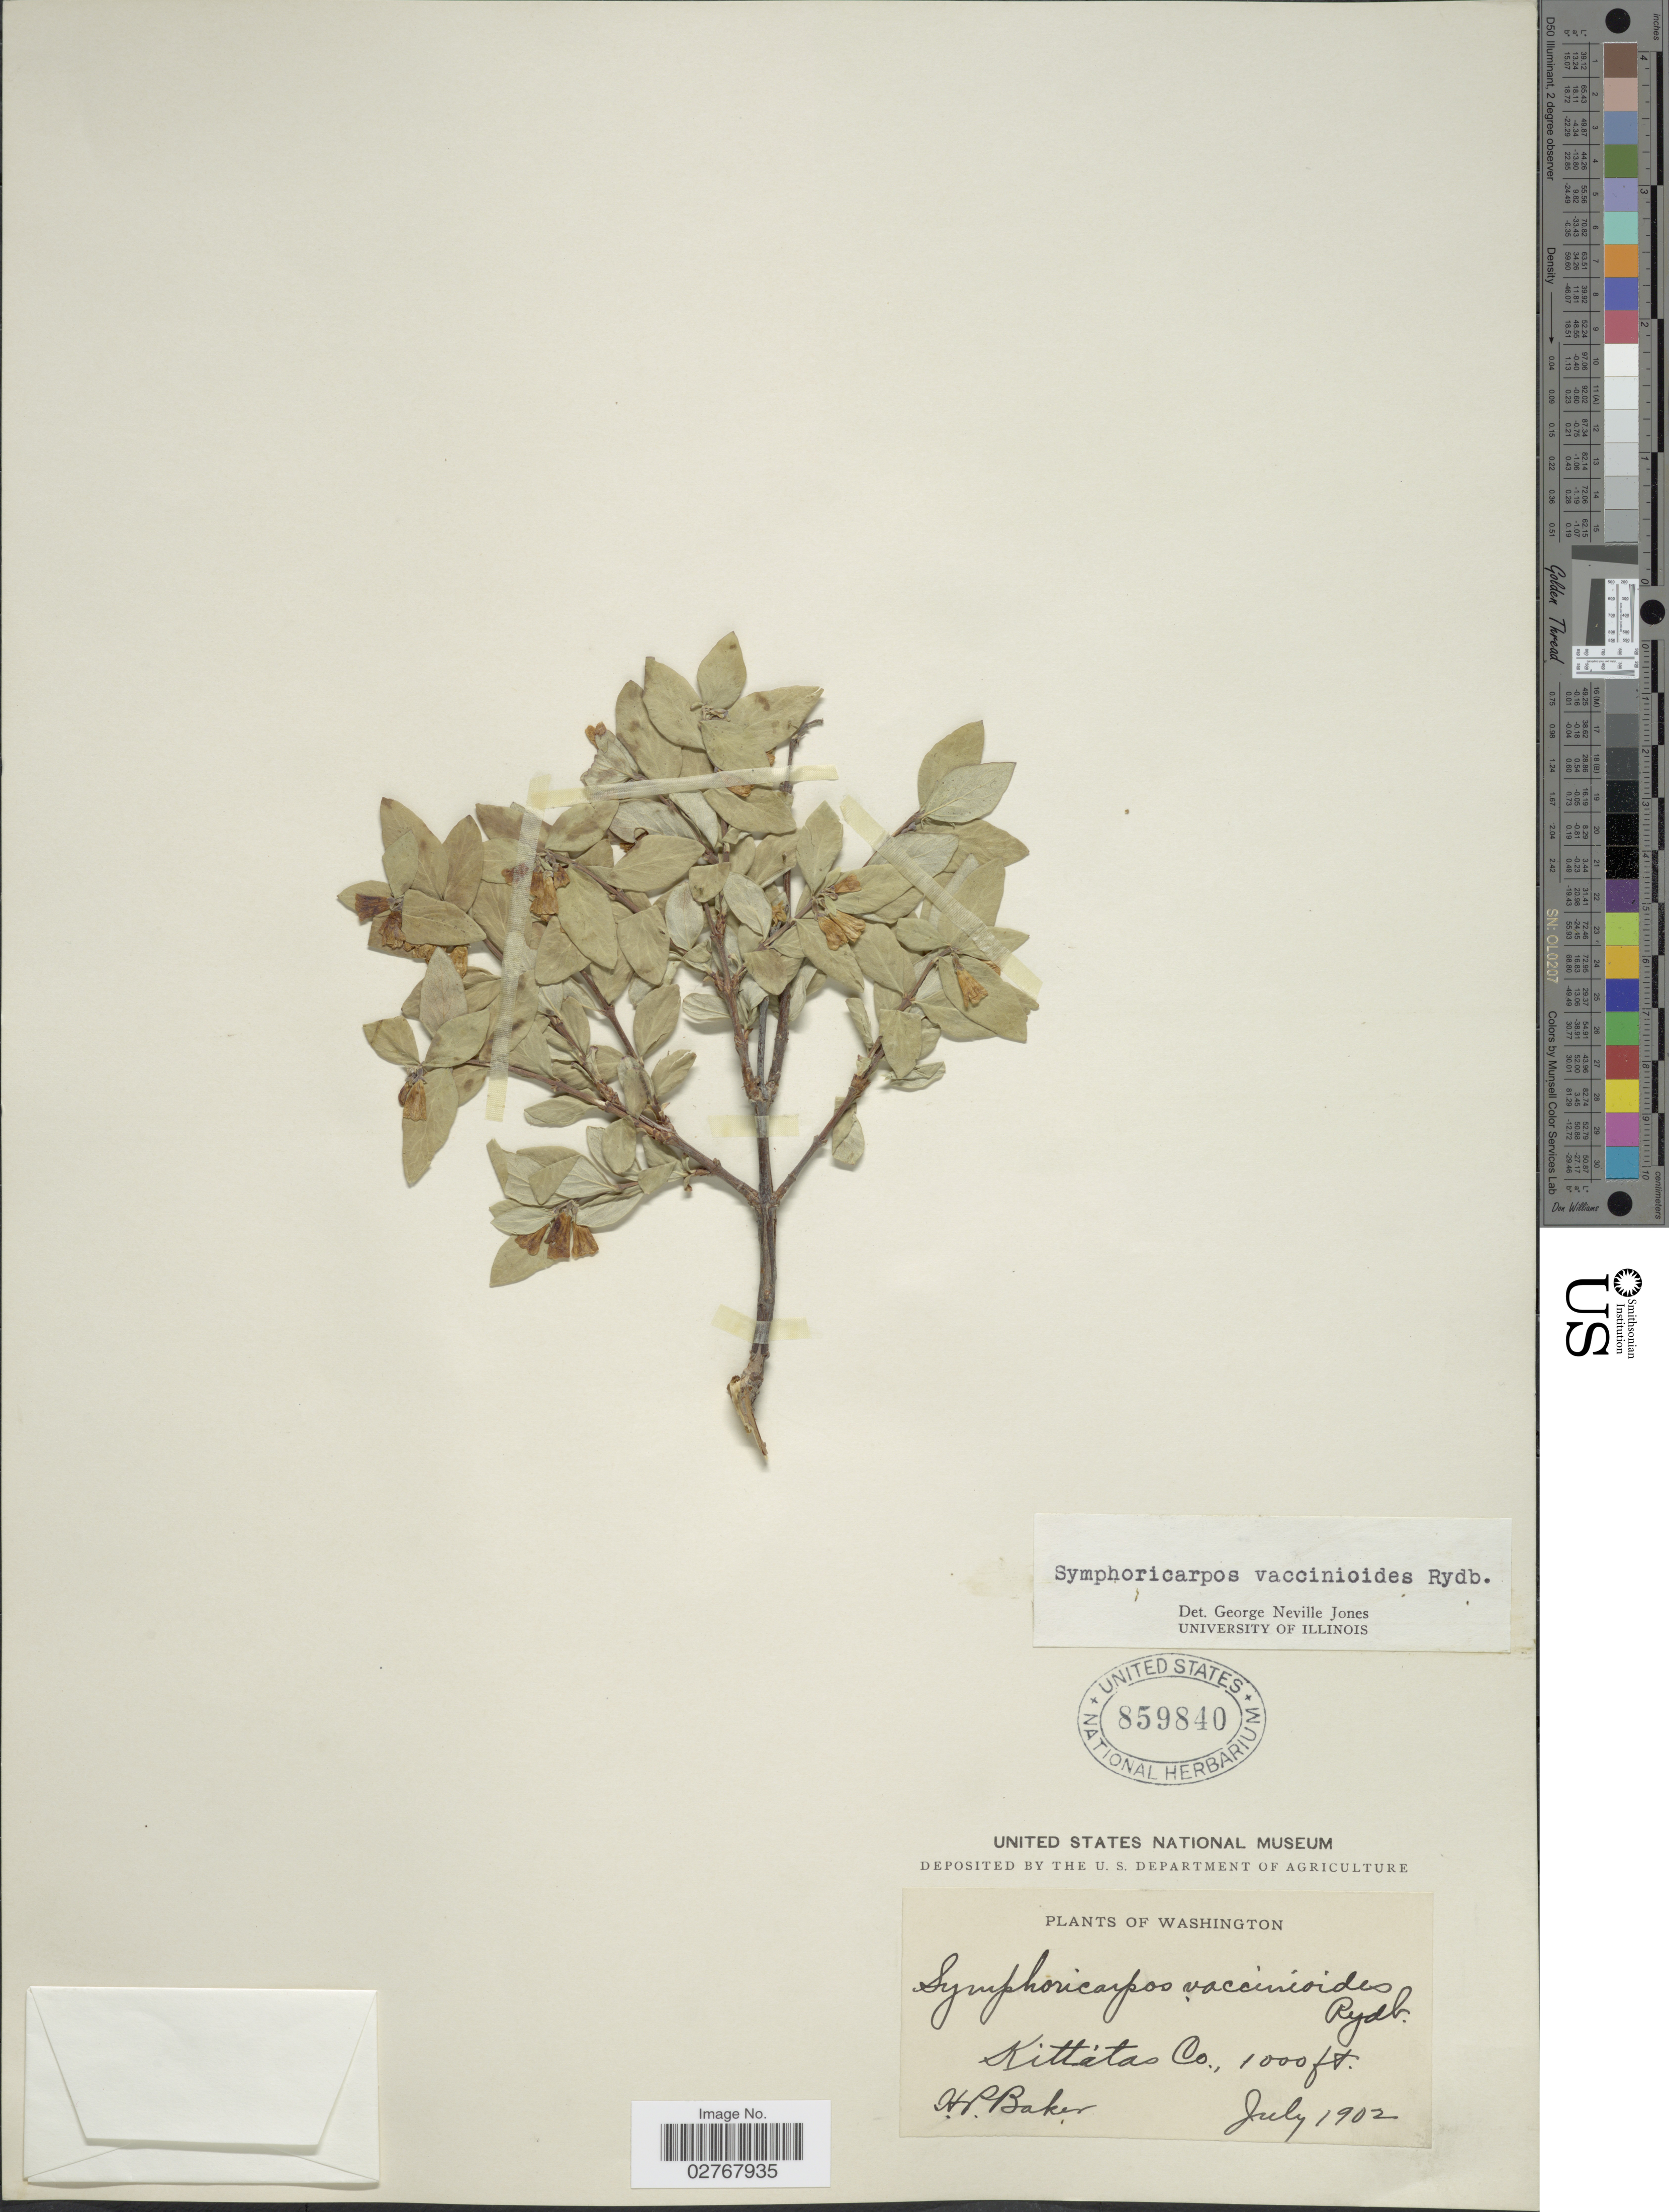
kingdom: Plantae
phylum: Tracheophyta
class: Magnoliopsida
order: Dipsacales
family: Caprifoliaceae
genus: Symphoricarpos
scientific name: Symphoricarpos vaccinioides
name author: Rydb.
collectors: H. P. Baker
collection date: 1902-07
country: United States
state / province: Washington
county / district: Kittitas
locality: Kittitas Co.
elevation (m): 305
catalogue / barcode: US 859840